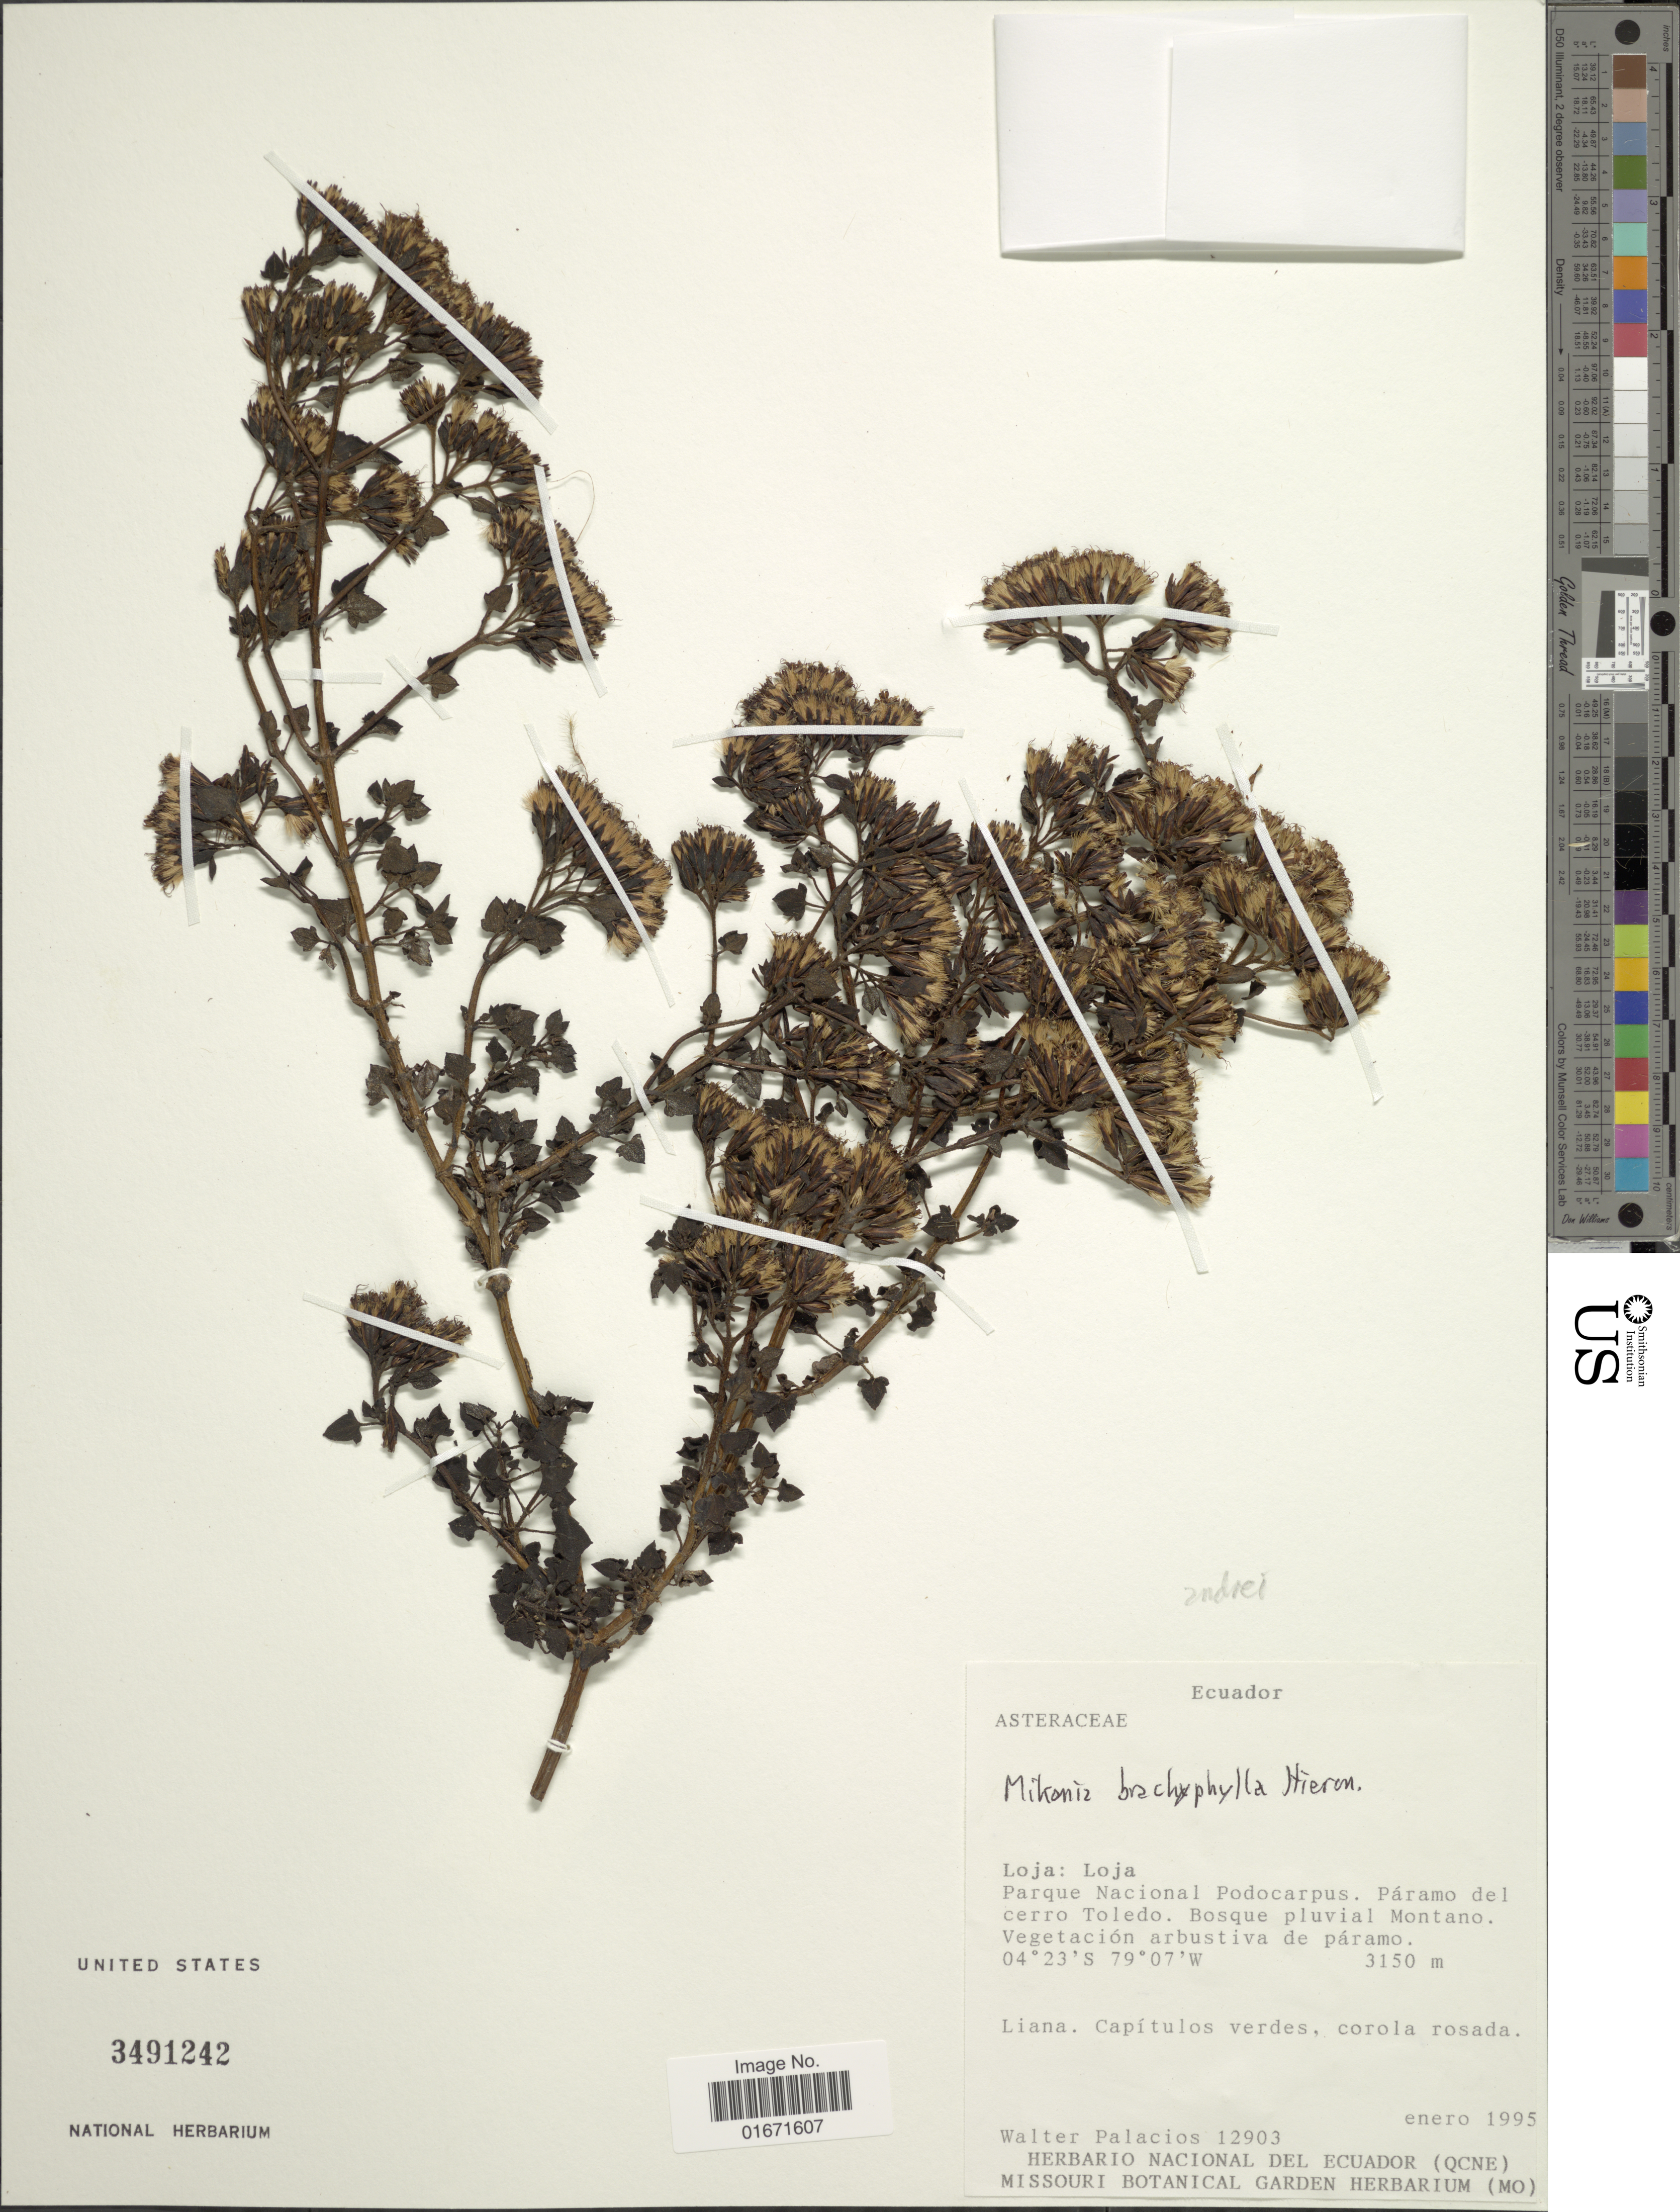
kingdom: Plantae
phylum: Tracheophyta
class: Magnoliopsida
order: Asterales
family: Asteraceae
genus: Mikania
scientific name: Mikania andrei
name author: B.L. Rob.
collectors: W. Palacios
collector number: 12903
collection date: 1995-01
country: Ecuador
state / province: Loja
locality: Loja: Loja. Parque Nacional Podocarpus. Páramo del cerro Toledo. Bosque pluvial Montano. Vegetación arbustiva de paramo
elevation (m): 3150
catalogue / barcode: US 3491242